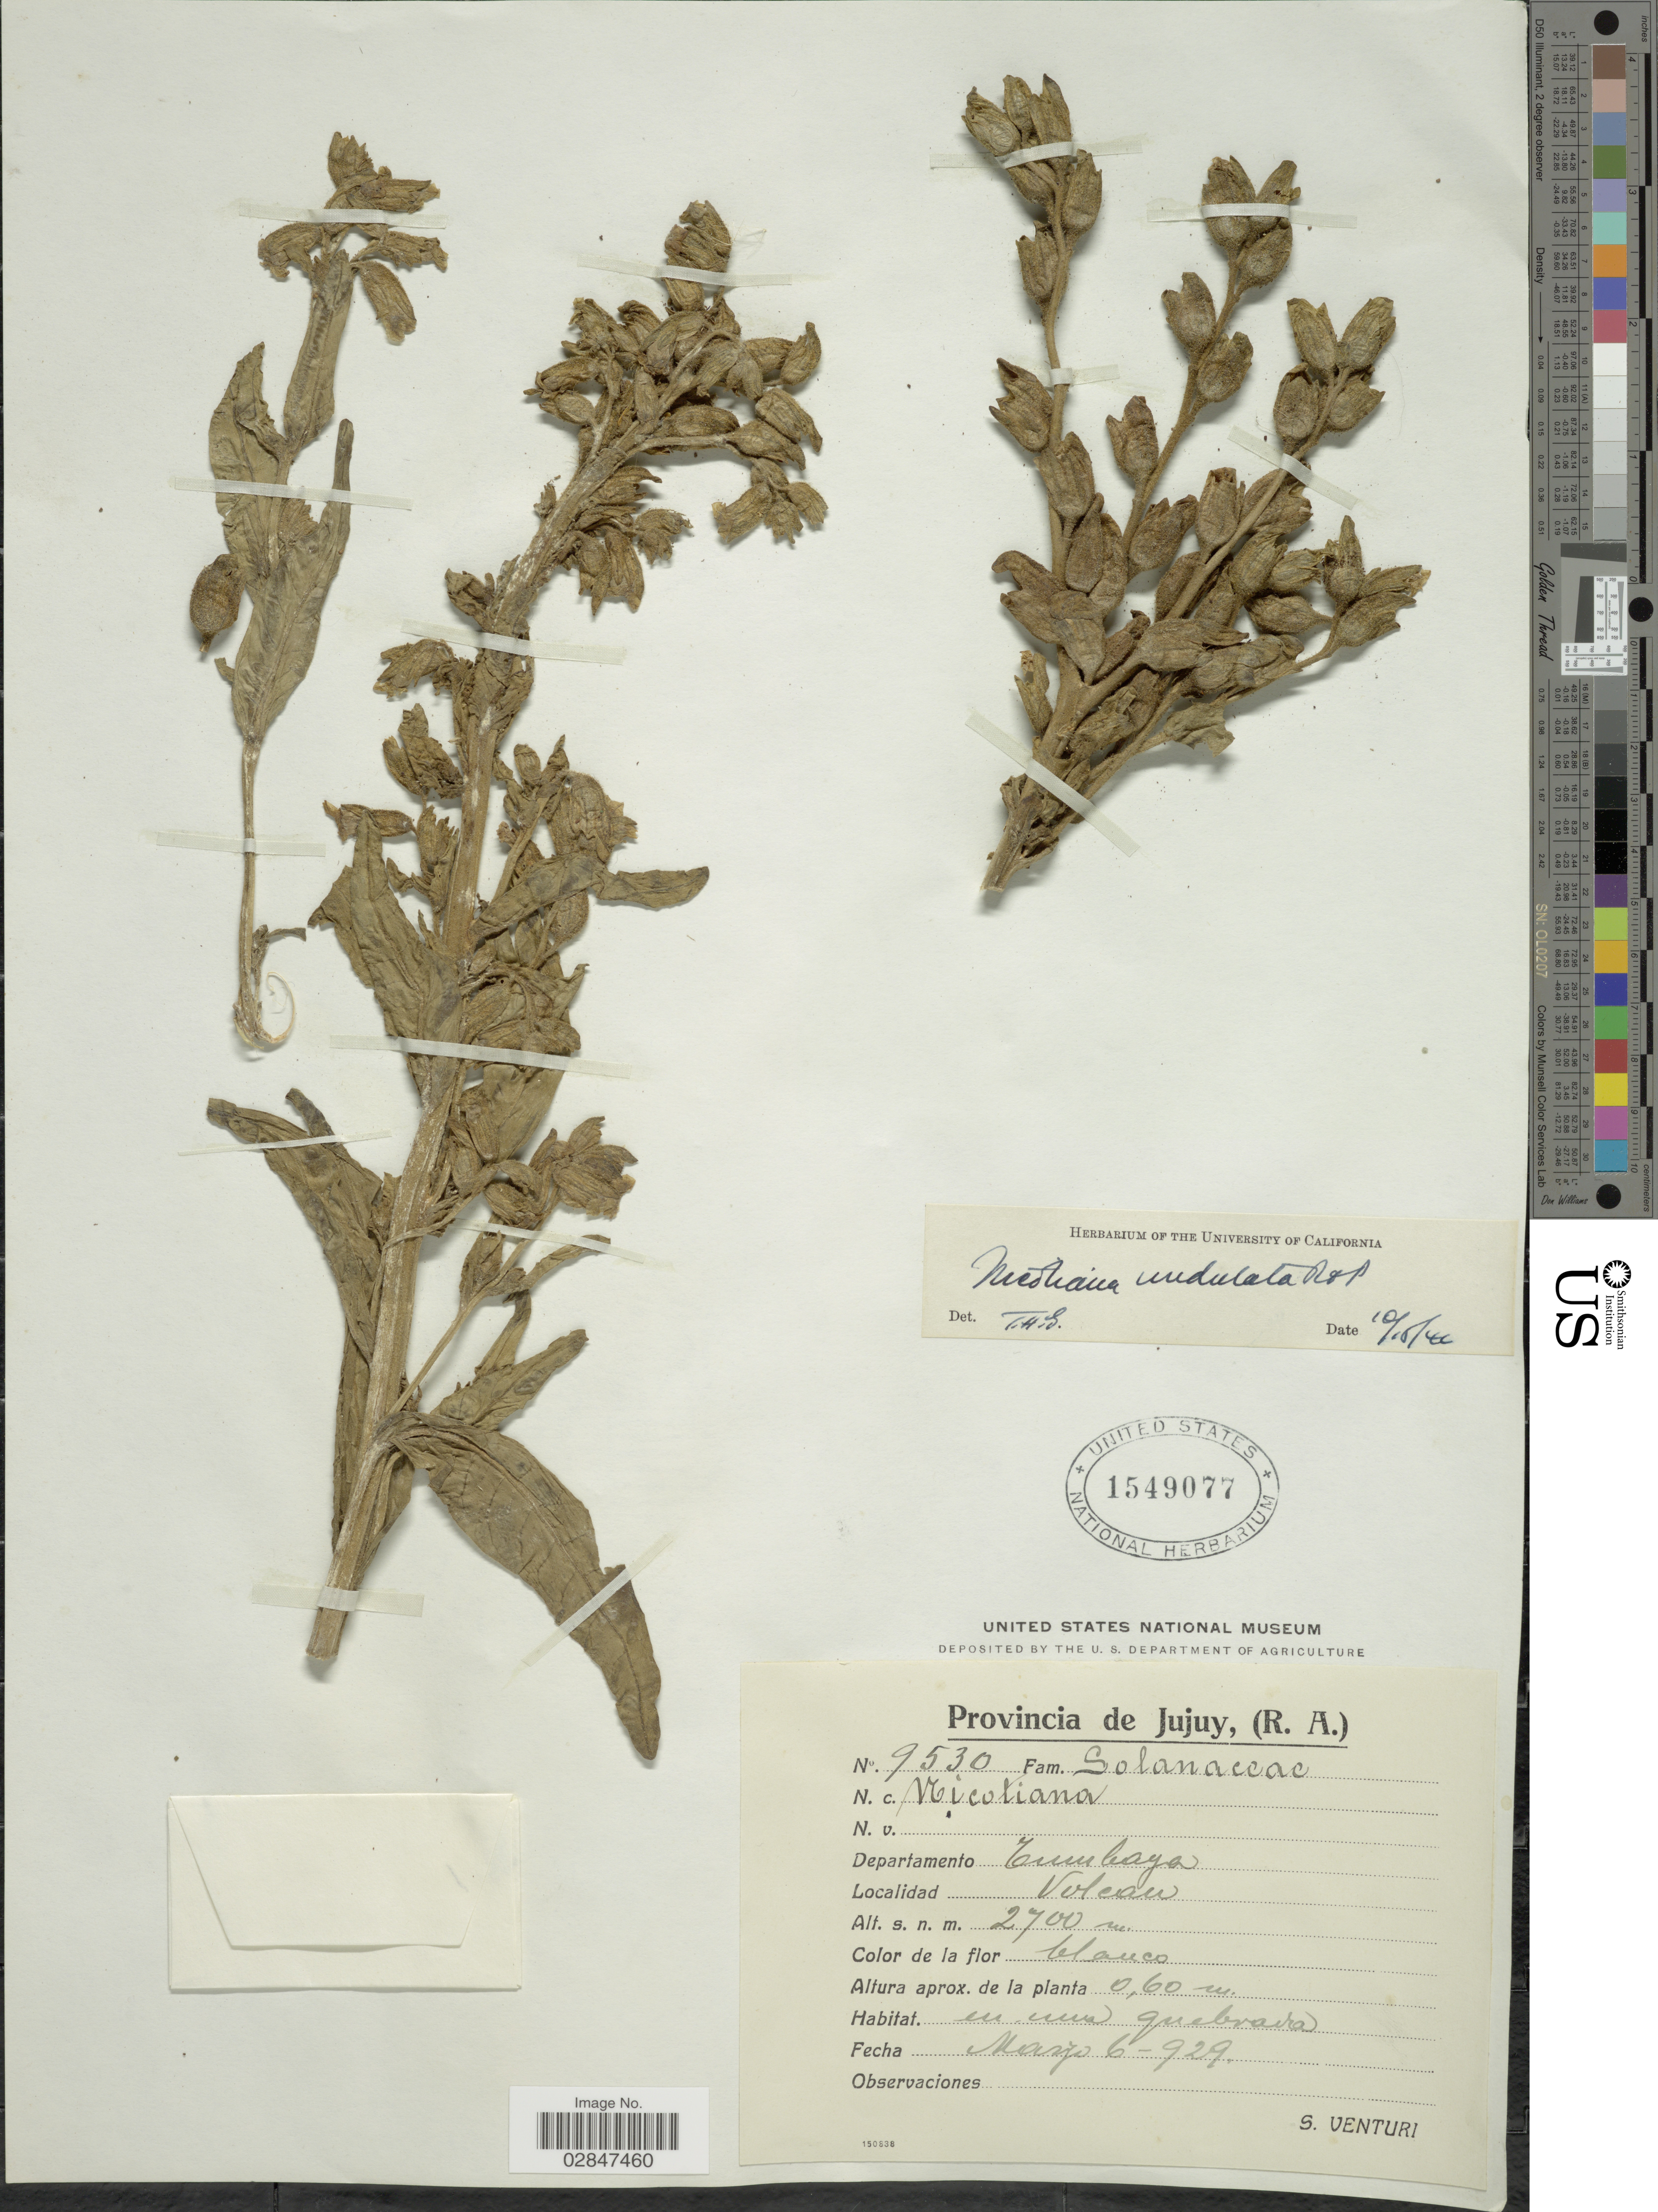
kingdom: Plantae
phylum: Tracheophyta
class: Magnoliopsida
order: Solanales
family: Solanaceae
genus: Nicotiana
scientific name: Nicotiana undulata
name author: Ruiz & Pav.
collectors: S. Venturi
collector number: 9530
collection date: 1929-03-06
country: Argentina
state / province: Jujuy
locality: Provincia de Jujuy, (R. A.), Departamento Tumbaya, Volcan.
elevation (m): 2700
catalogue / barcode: US 1549077